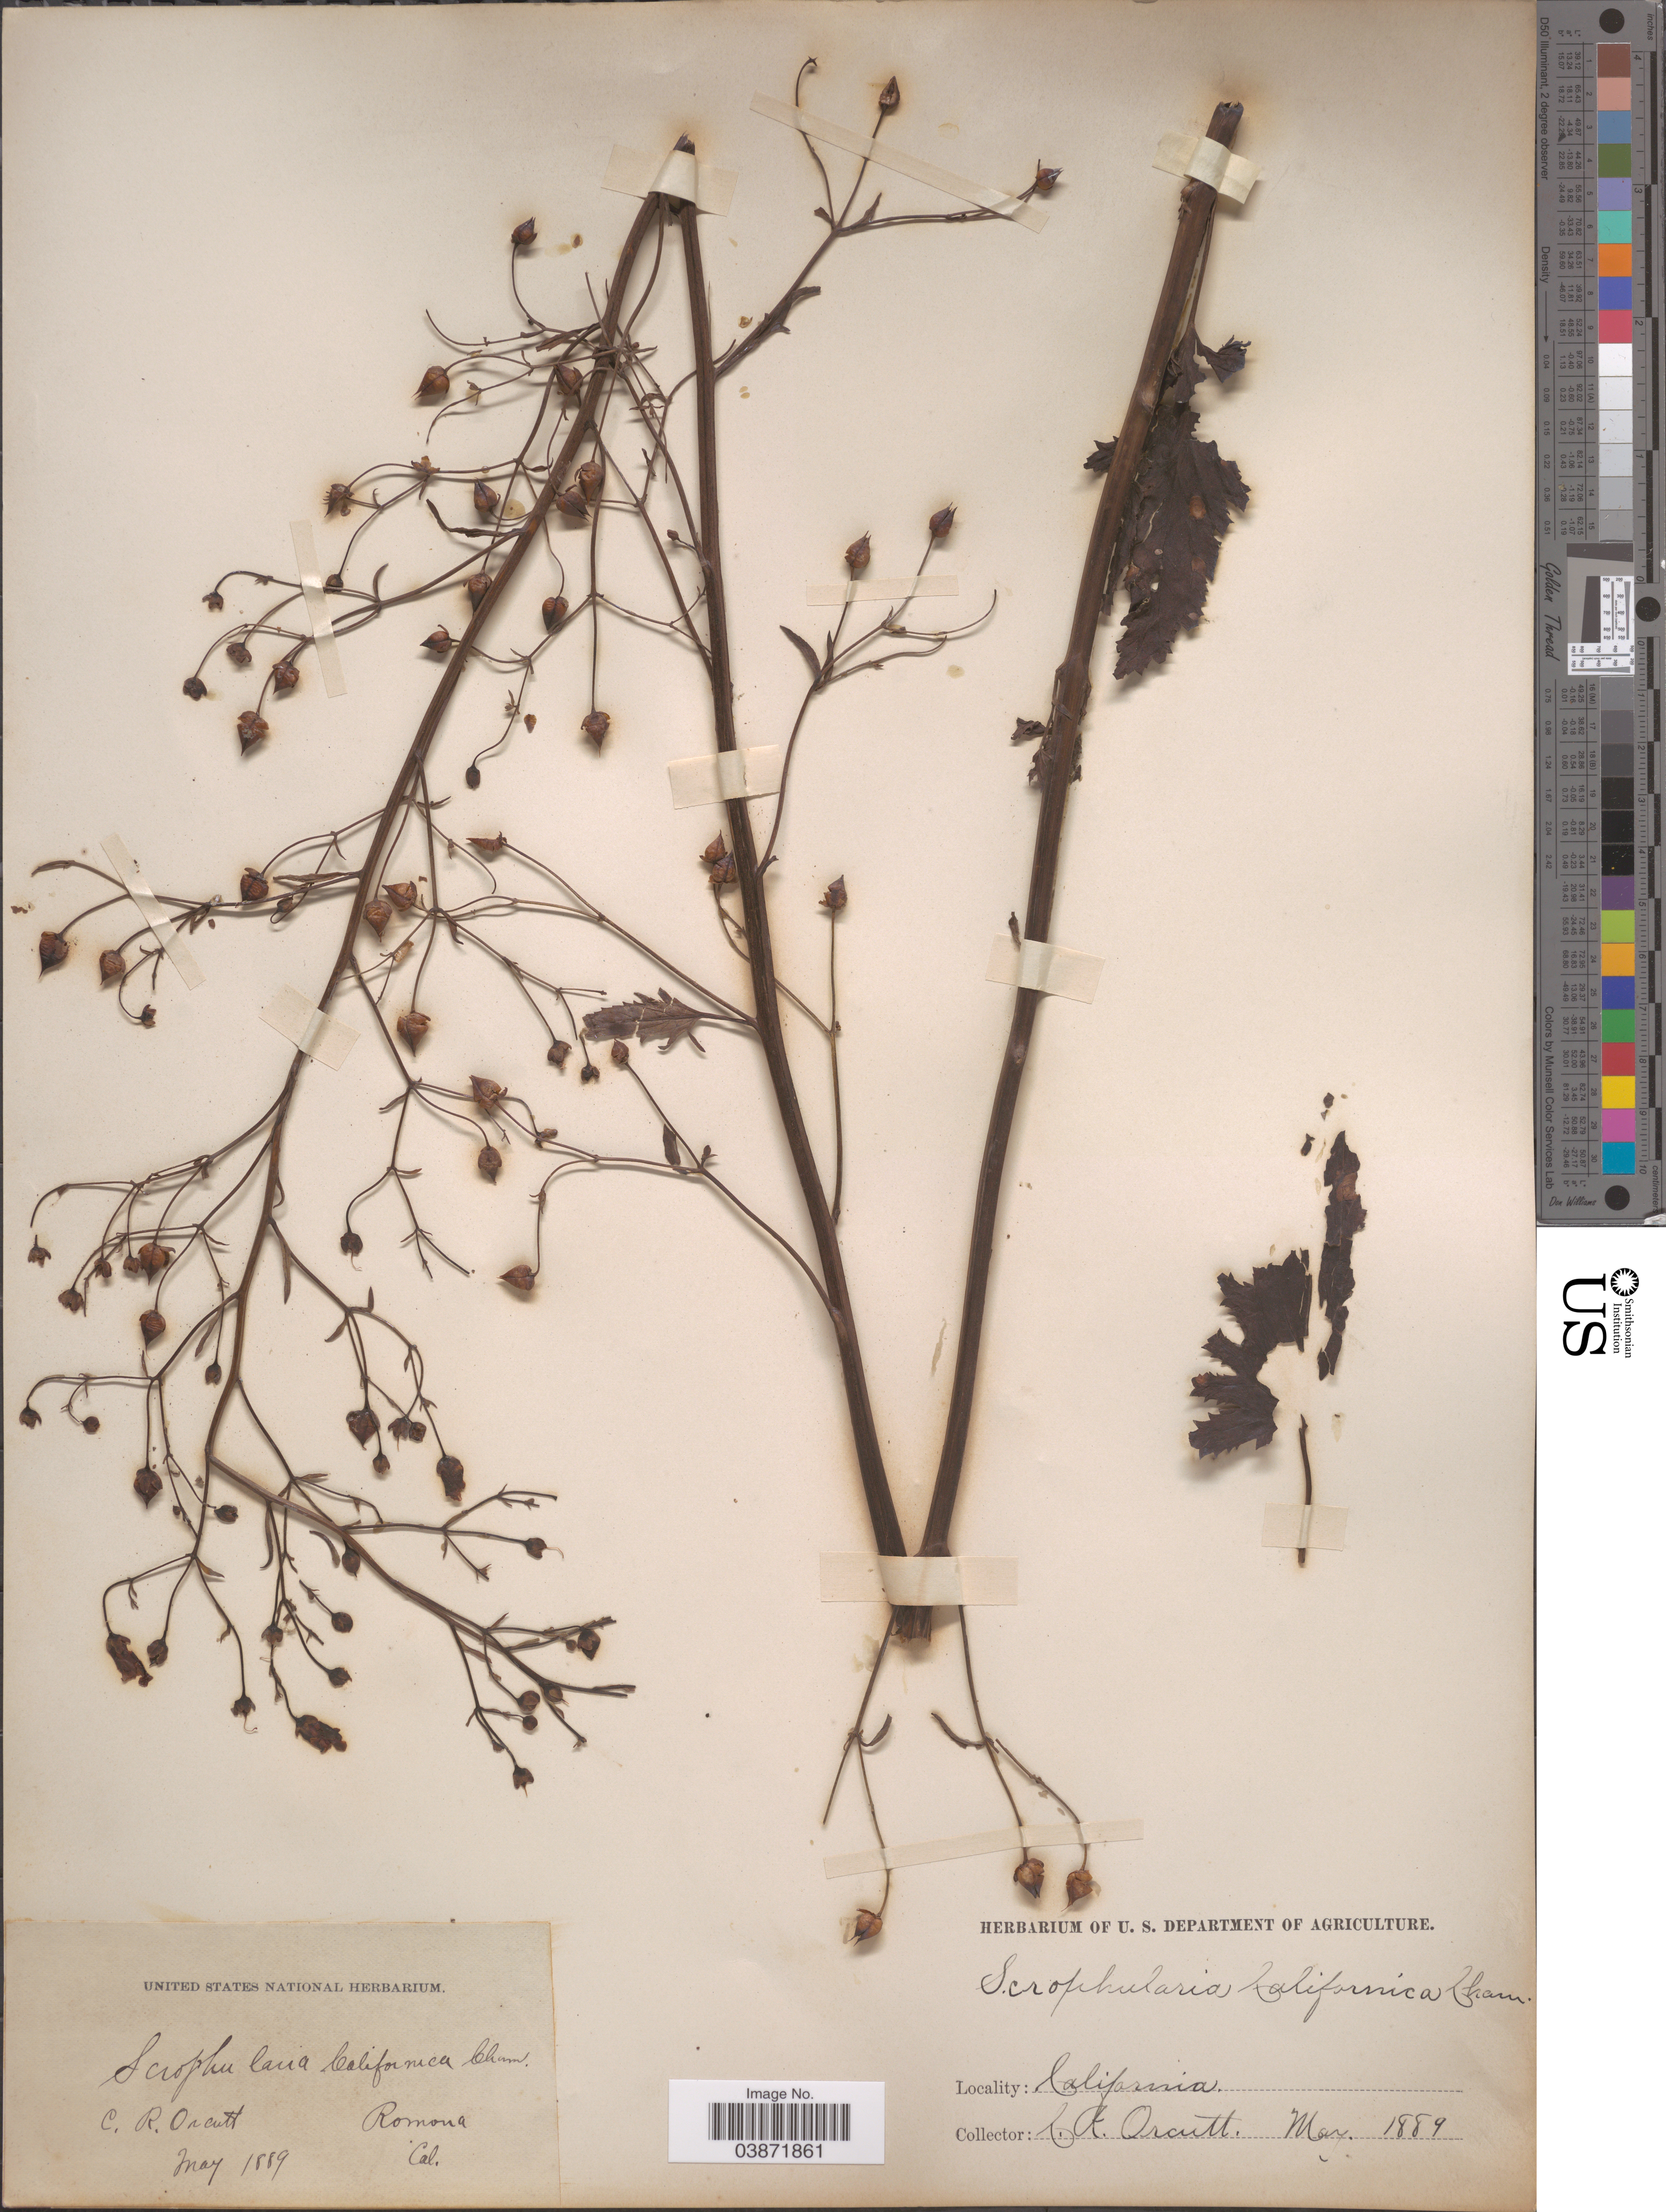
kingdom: Plantae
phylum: Tracheophyta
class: Magnoliopsida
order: Lamiales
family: Scrophulariaceae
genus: Scrophularia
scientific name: Scrophularia californica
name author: Cham. & Schltdl.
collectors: C. R. Orcutt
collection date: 1889-05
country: United States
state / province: California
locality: Romona.